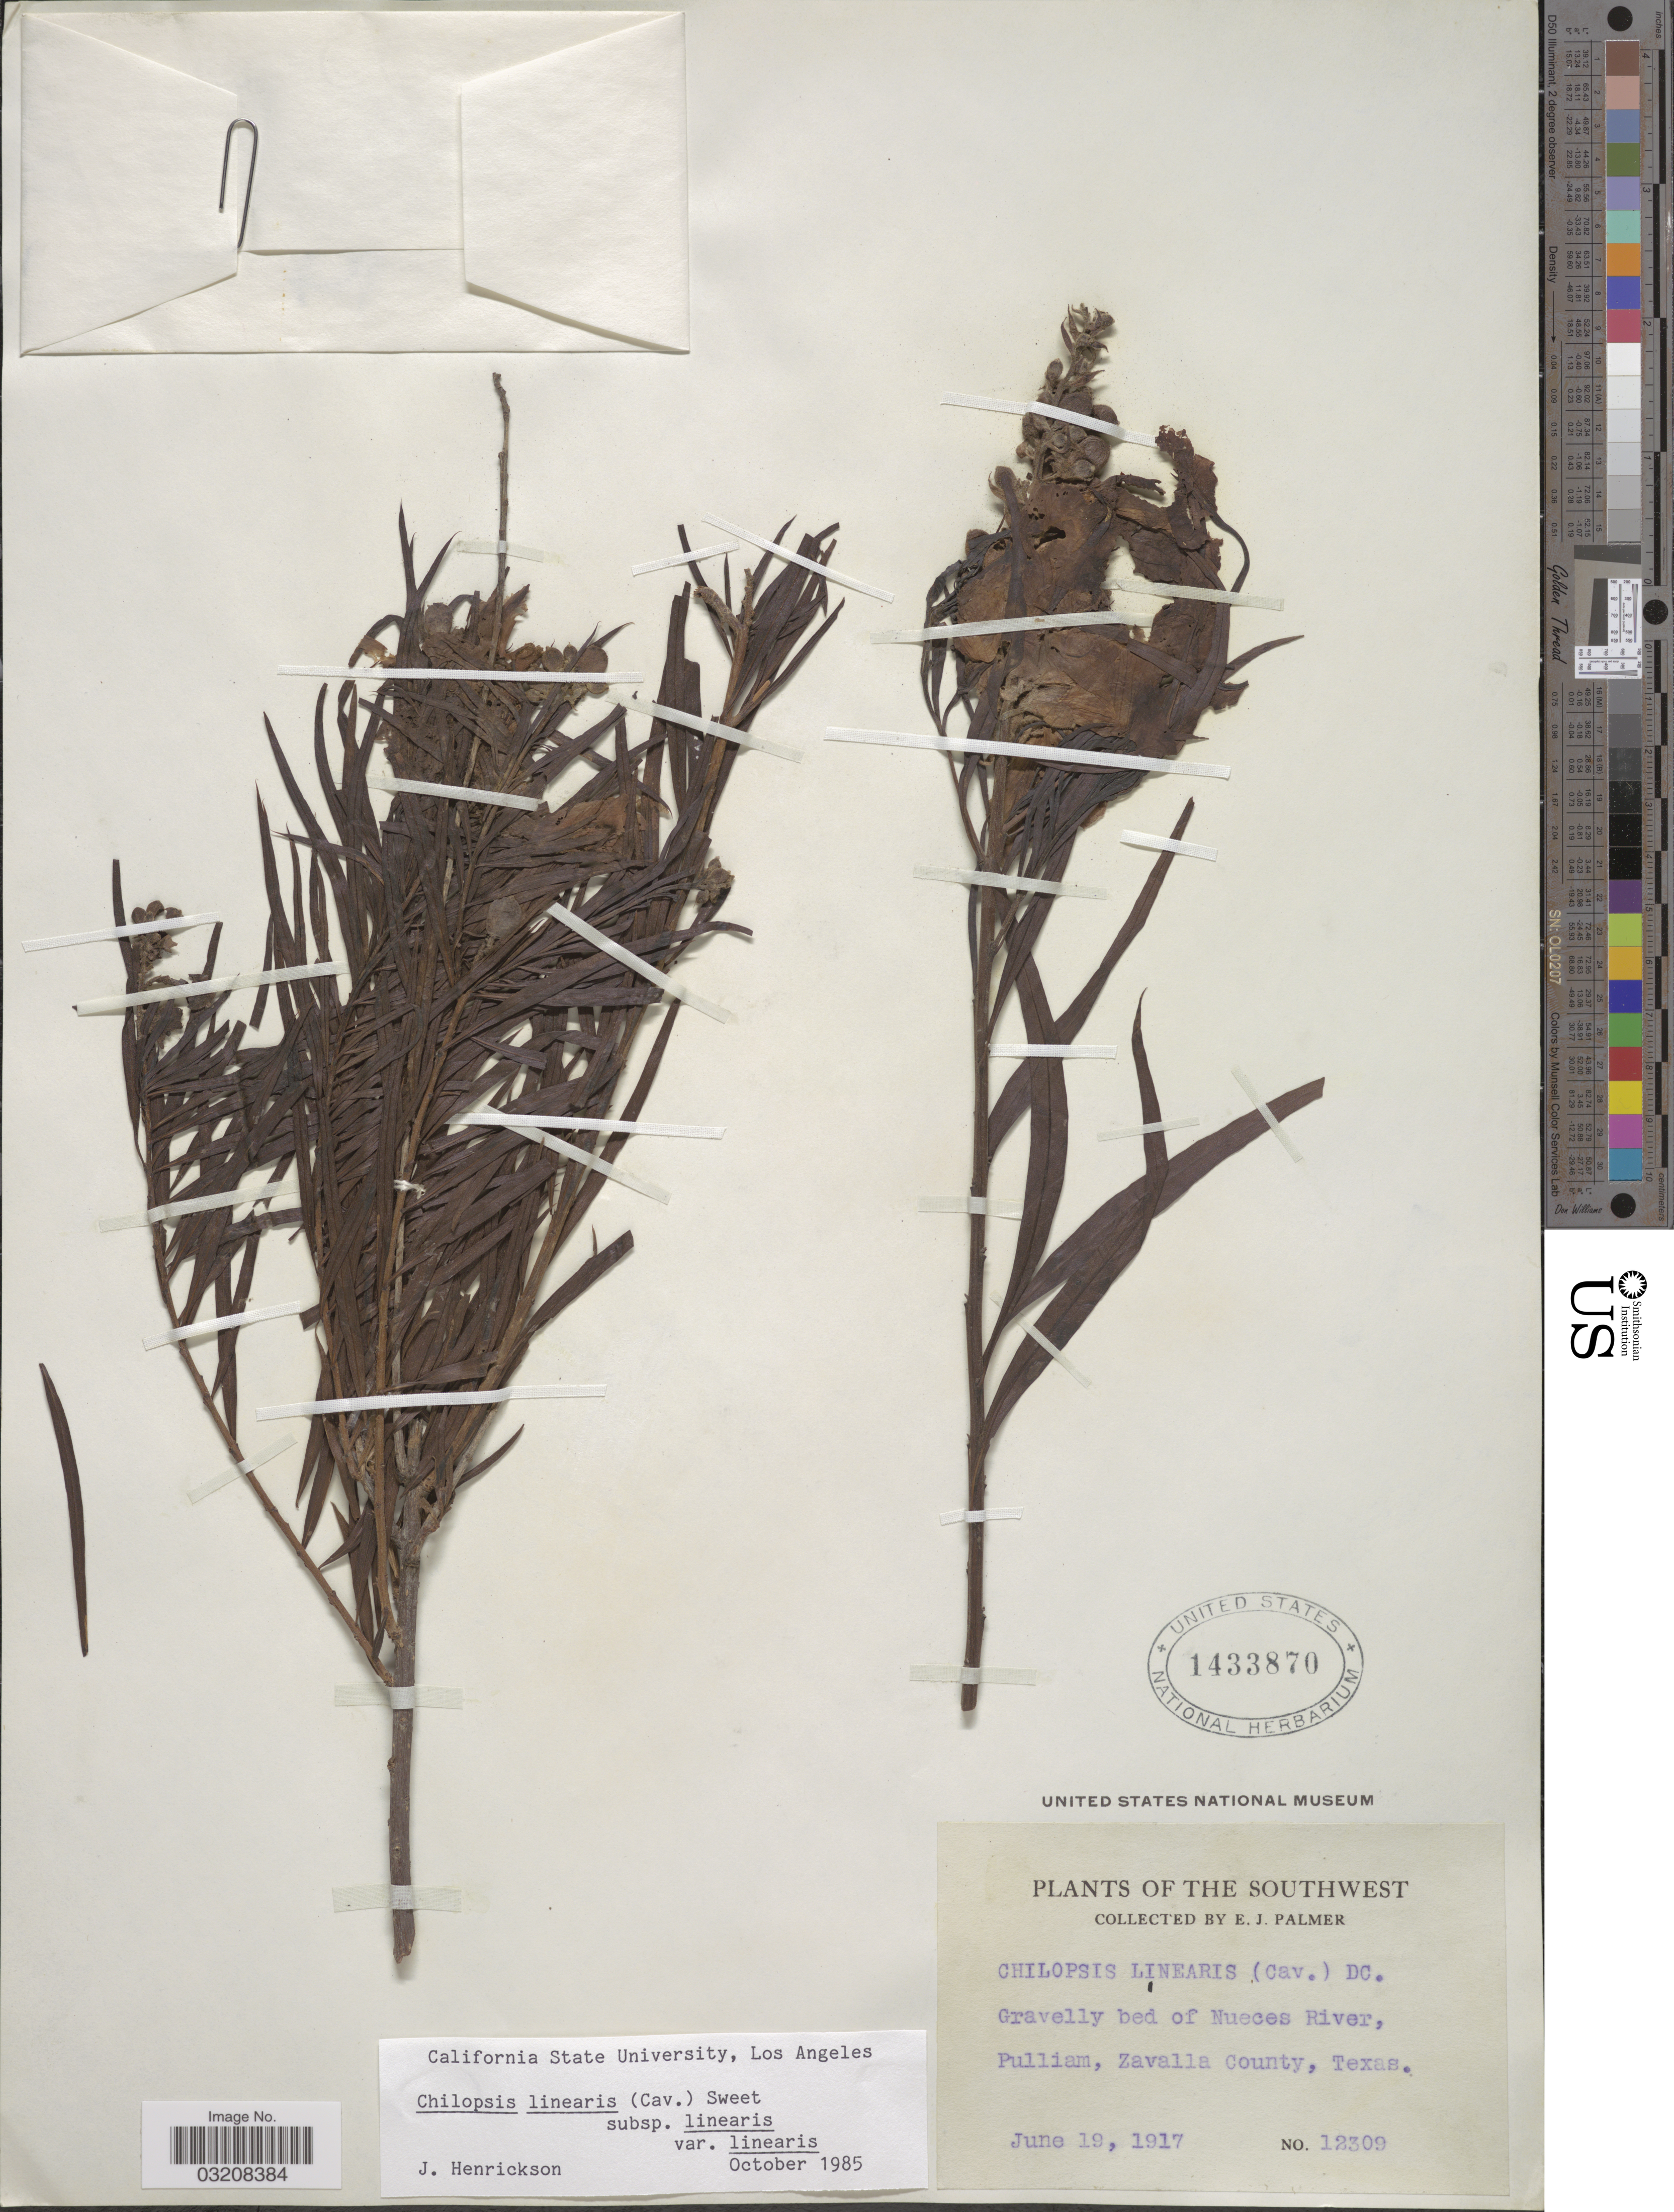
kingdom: Plantae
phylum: Tracheophyta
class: Magnoliopsida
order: Lamiales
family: Bignoniaceae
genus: Chilopsis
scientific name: Chilopsis linearis subsp. linearis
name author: (Cav.) Sweet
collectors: E. J. Palmer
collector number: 12309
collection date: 1917-06-19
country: United States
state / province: Texas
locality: The Southwest. Gravelly bed of Nueces River, Pulliam, Zavalla County.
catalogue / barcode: US 1433870